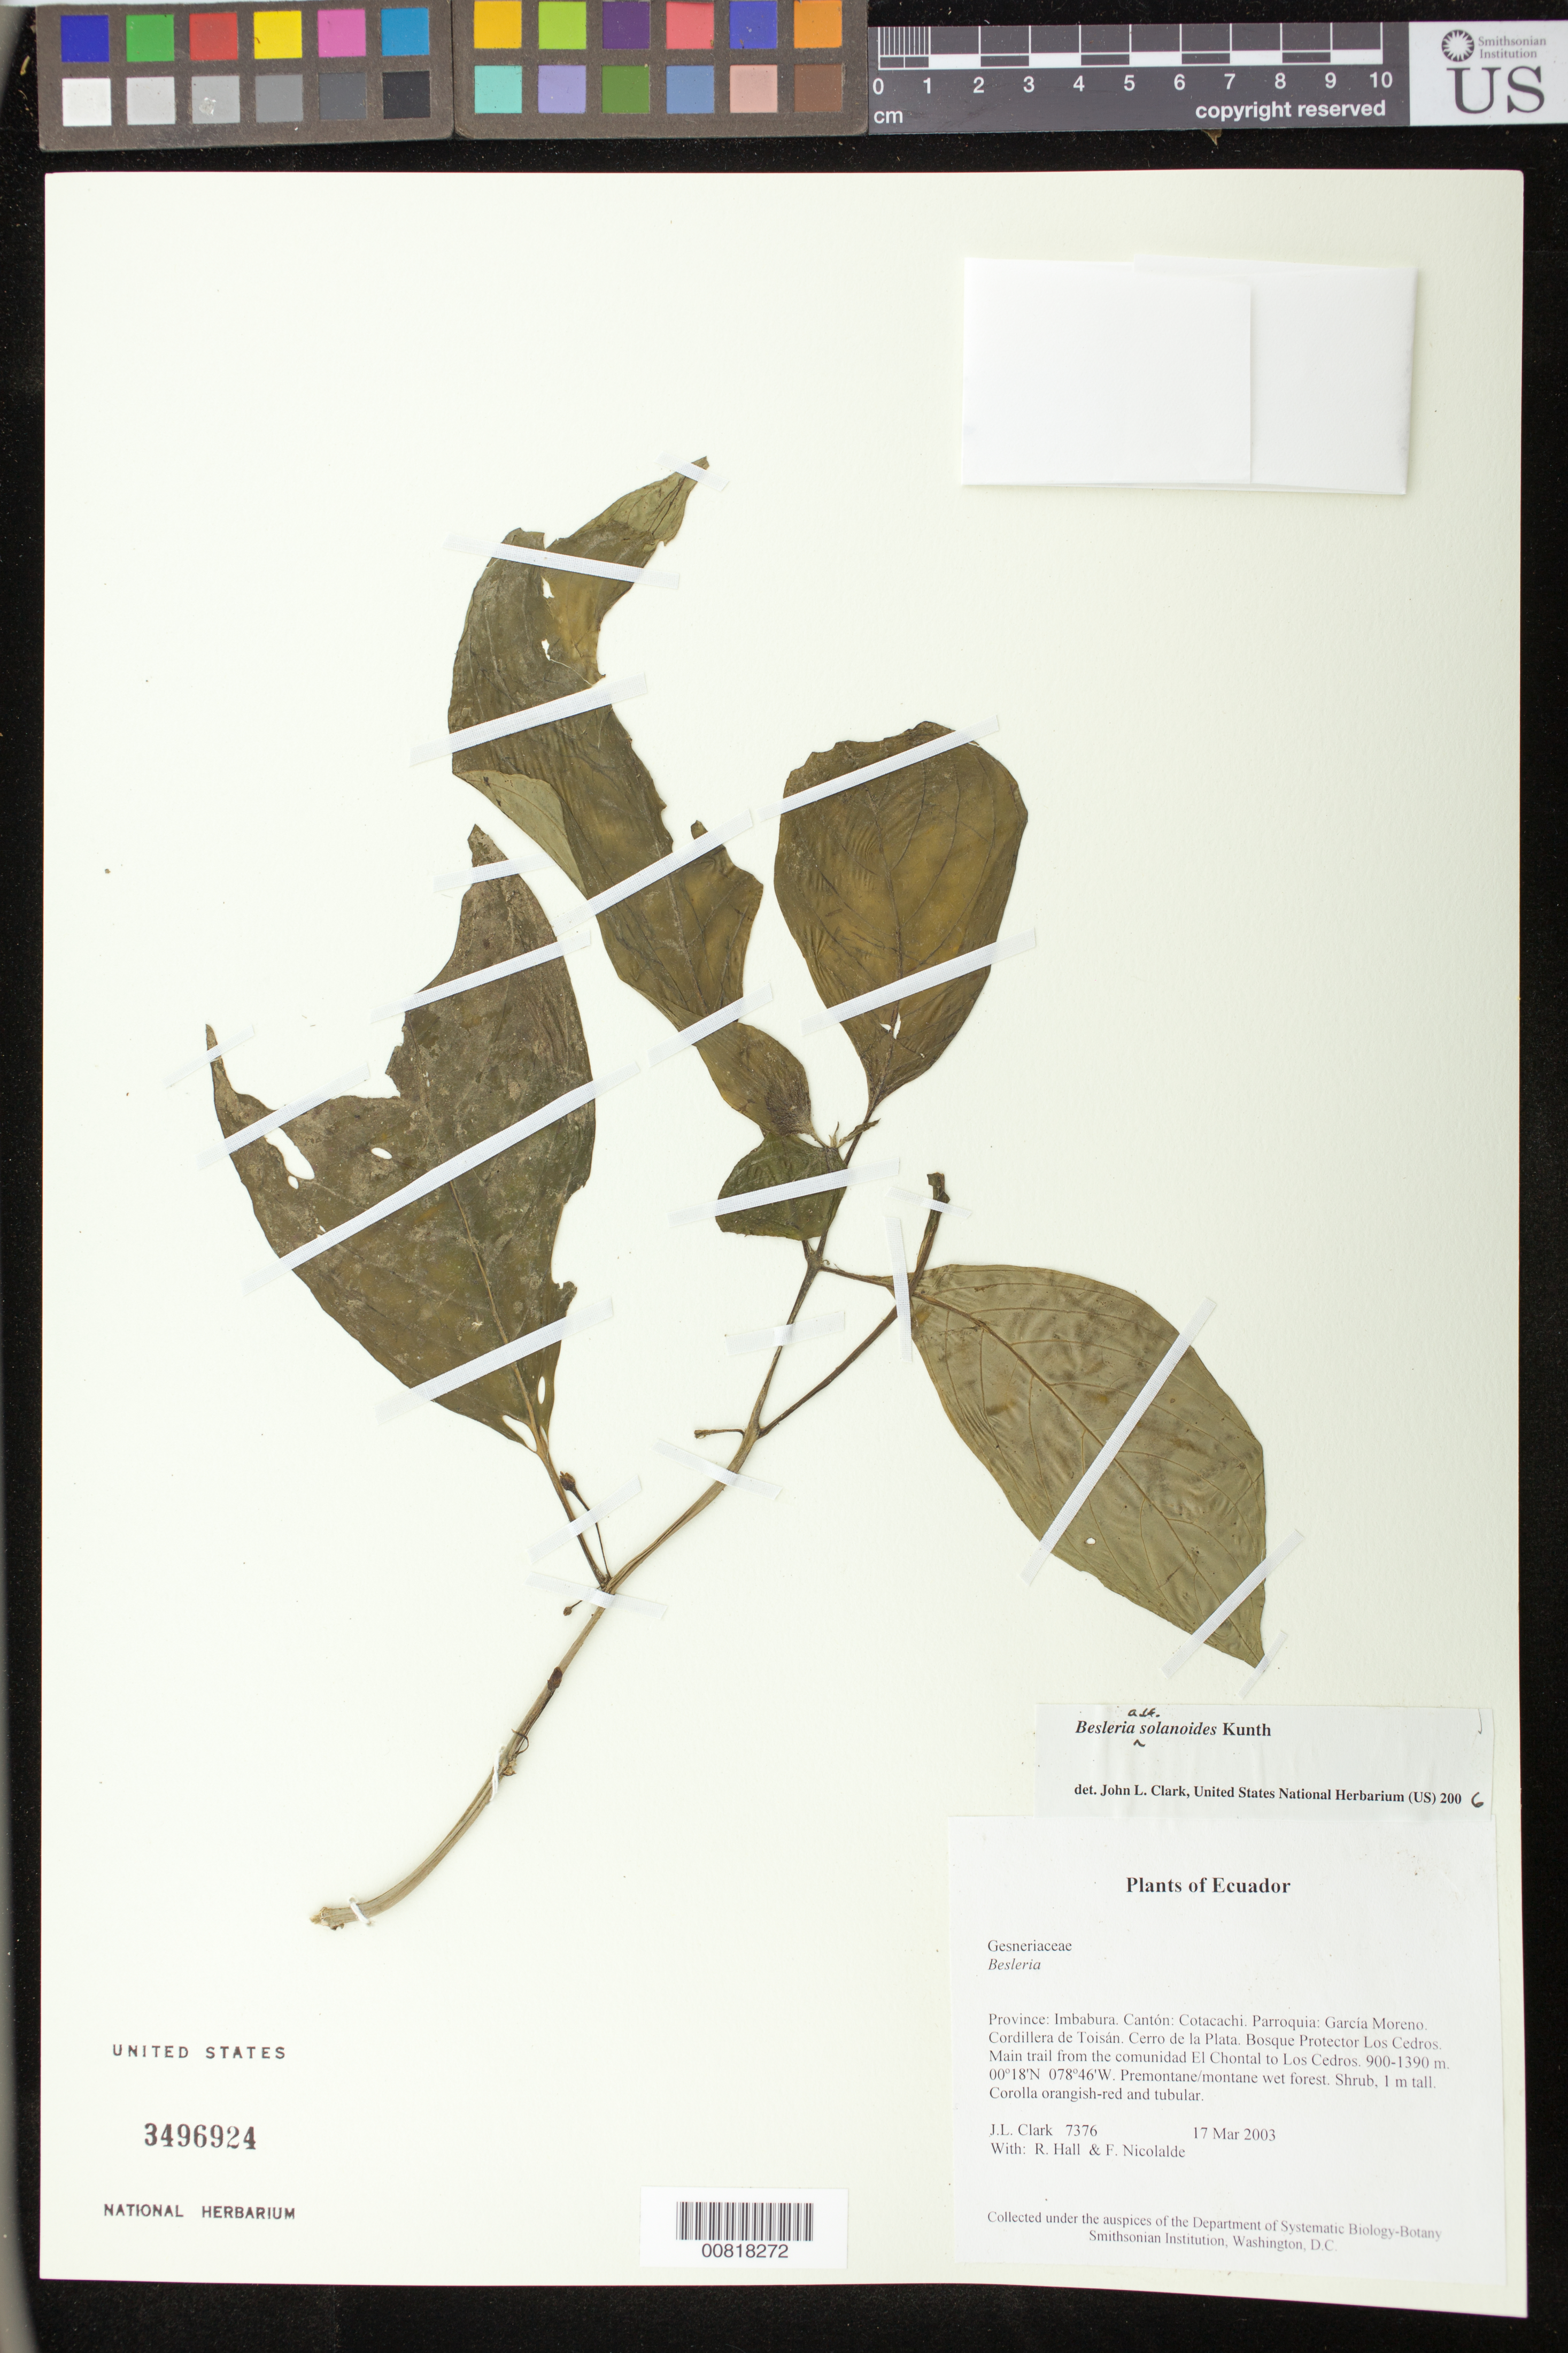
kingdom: Plantae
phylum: Tracheophyta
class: Magnoliopsida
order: Lamiales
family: Gesneriaceae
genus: Besleria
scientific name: Besleria solanoides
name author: Kunth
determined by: Clark, J. L., (SEL), The Marie Selby Botanical Garden (UNITED STATES)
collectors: J. L. Clark, R. Hall & F. Nicolalde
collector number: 7376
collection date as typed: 17 Mar 2003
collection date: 2003-03-17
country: Ecuador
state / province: Imbabura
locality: Cotacachi. Parroquia: García Moreno. Cordillera de Toisán. Cerro de la Plata. Bosque Protector Los Cedros. Main trail from the comunidad El Chontal to Los Cedros.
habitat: Premontane/montane wet forest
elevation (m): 900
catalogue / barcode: US 3496924